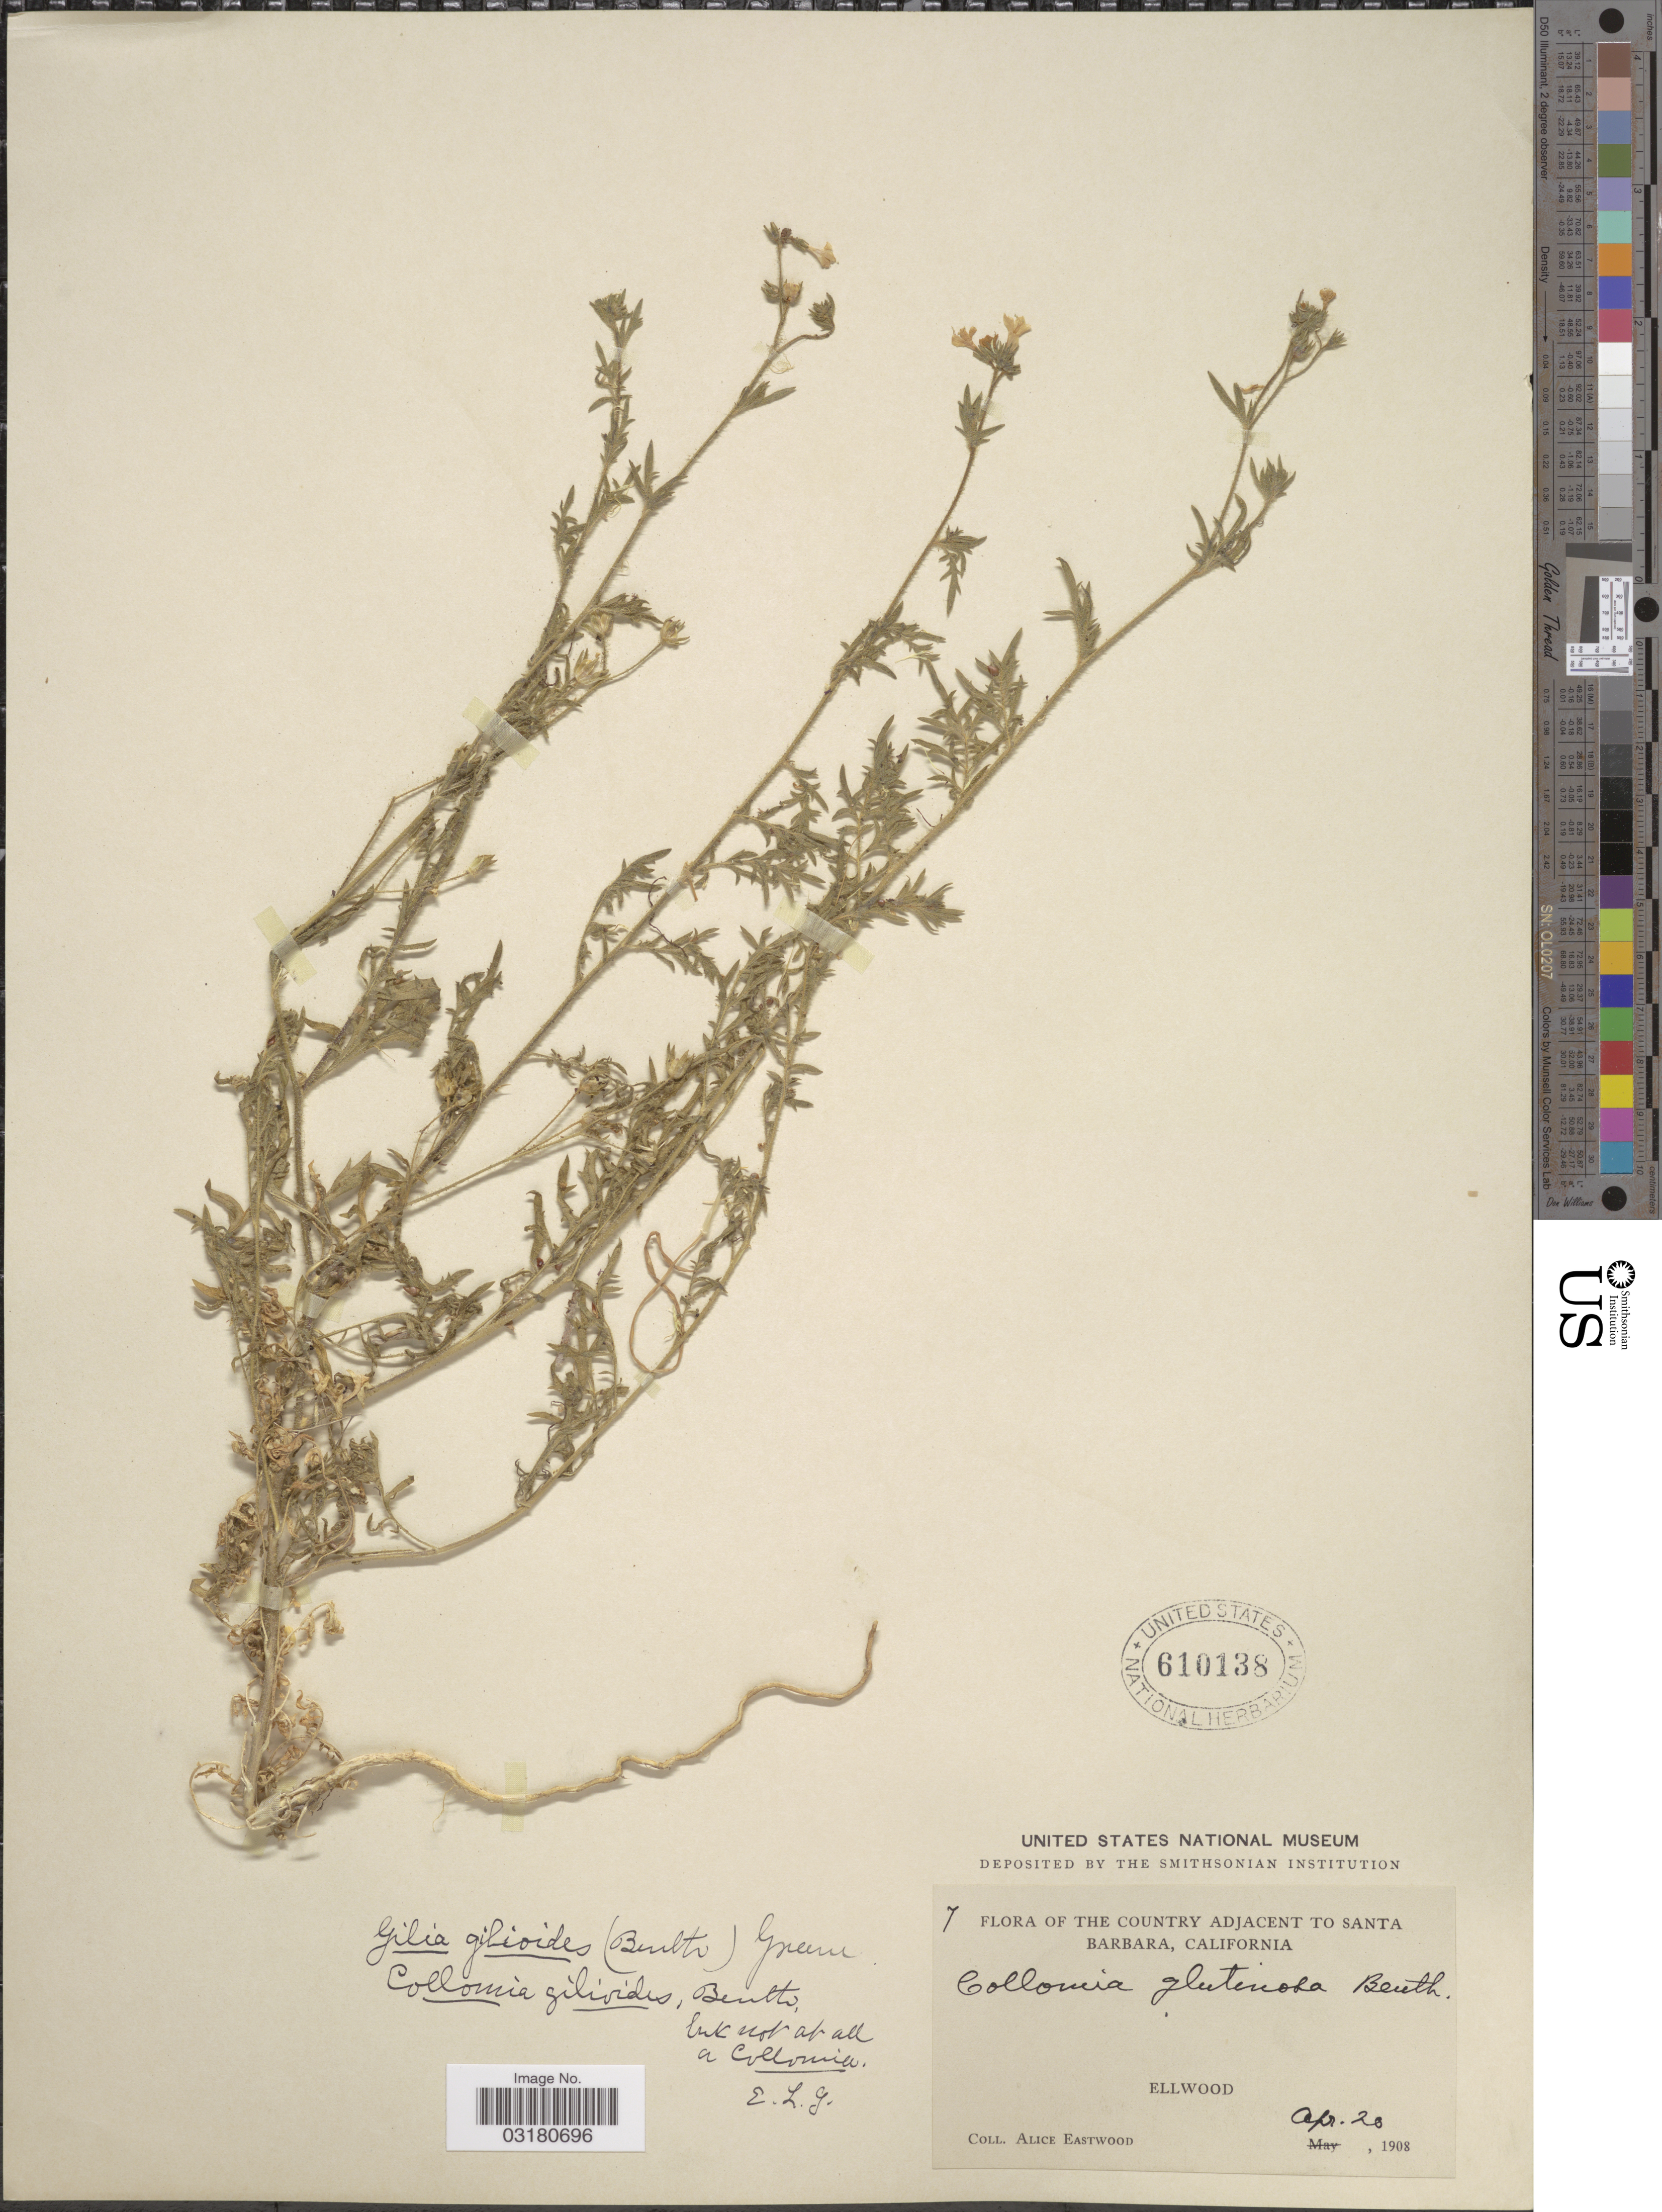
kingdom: Plantae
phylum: Tracheophyta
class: Magnoliopsida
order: Ericales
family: Polemoniaceae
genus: Allophyllum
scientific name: Allophyllum glutinosum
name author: (Benth.) A.D. Grant & V.E. Grant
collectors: A. Eastwood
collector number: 7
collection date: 1908-04-20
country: United States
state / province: California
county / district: Santa Barbara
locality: Country adjacent to Santa Barbara. Ellwood.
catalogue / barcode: US 610138